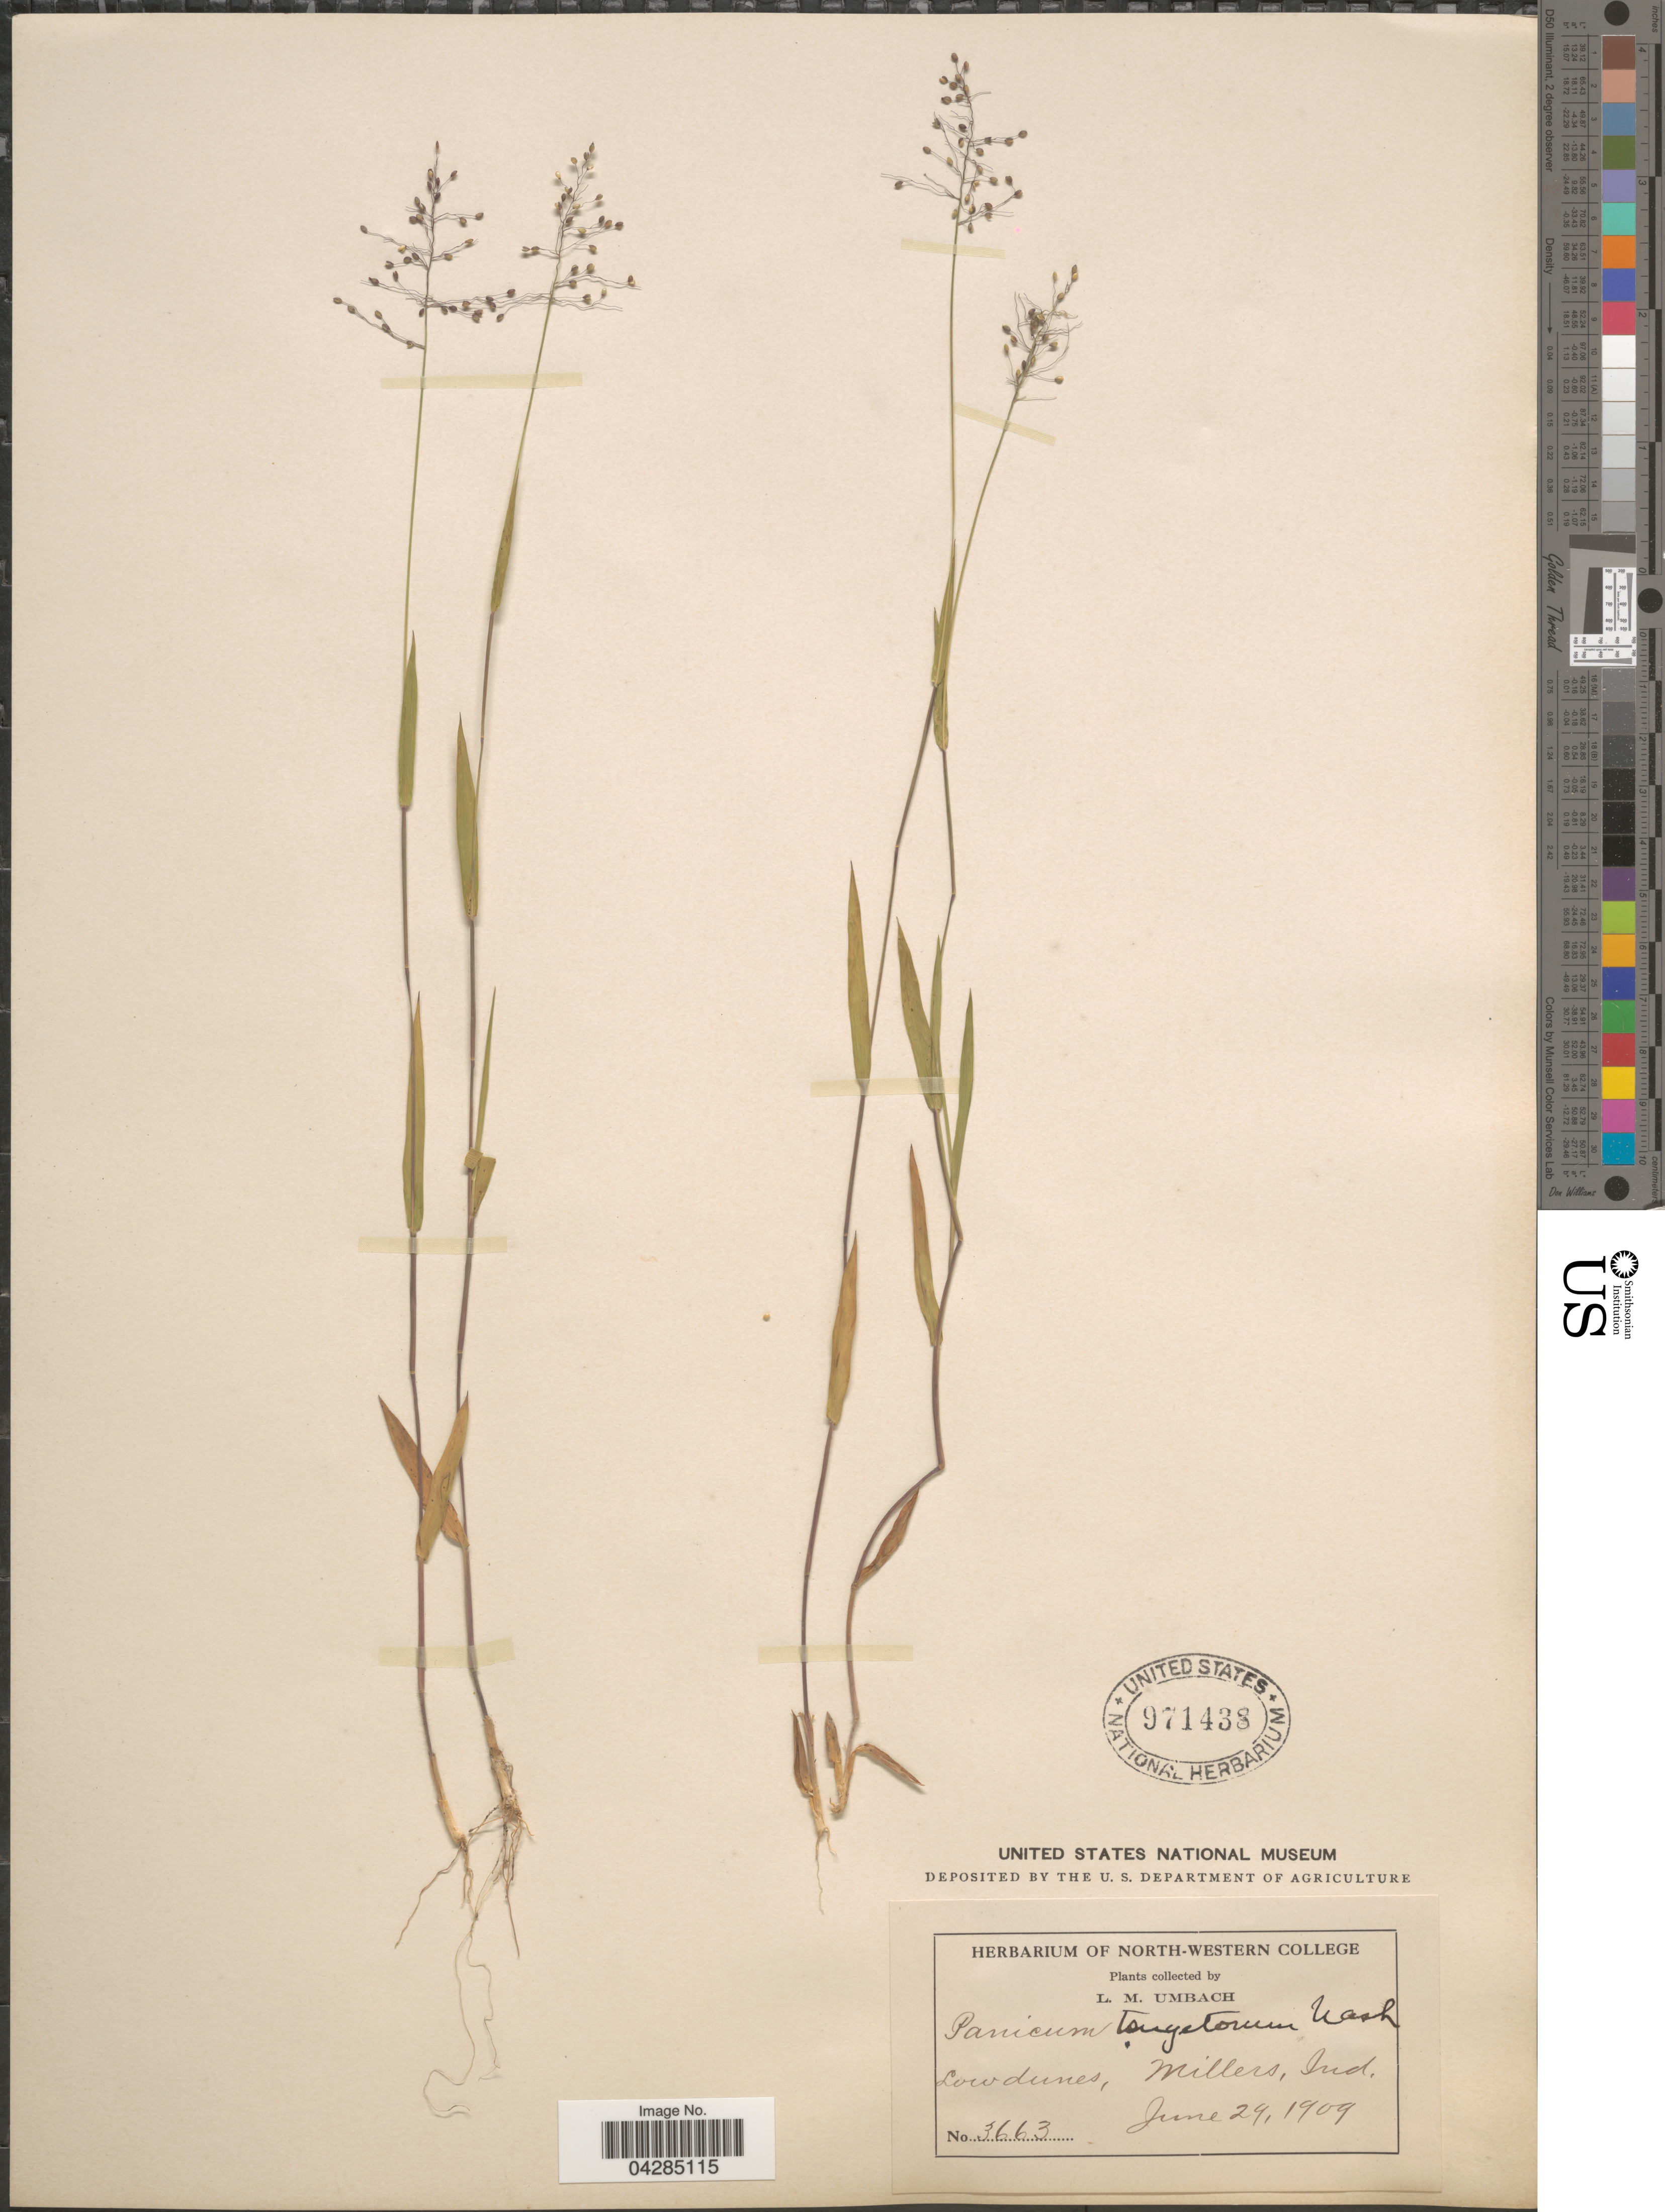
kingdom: Plantae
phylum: Tracheophyta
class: Liliopsida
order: Poales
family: Poaceae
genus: Dichanthelium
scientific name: Dichanthelium portoricense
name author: (Desv. ex Ham.) B.F. Hansen & Wunderlin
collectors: L. M. Umbach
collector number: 3663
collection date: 1909-06-29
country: United States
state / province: Indiana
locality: Millers.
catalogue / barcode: US 971438